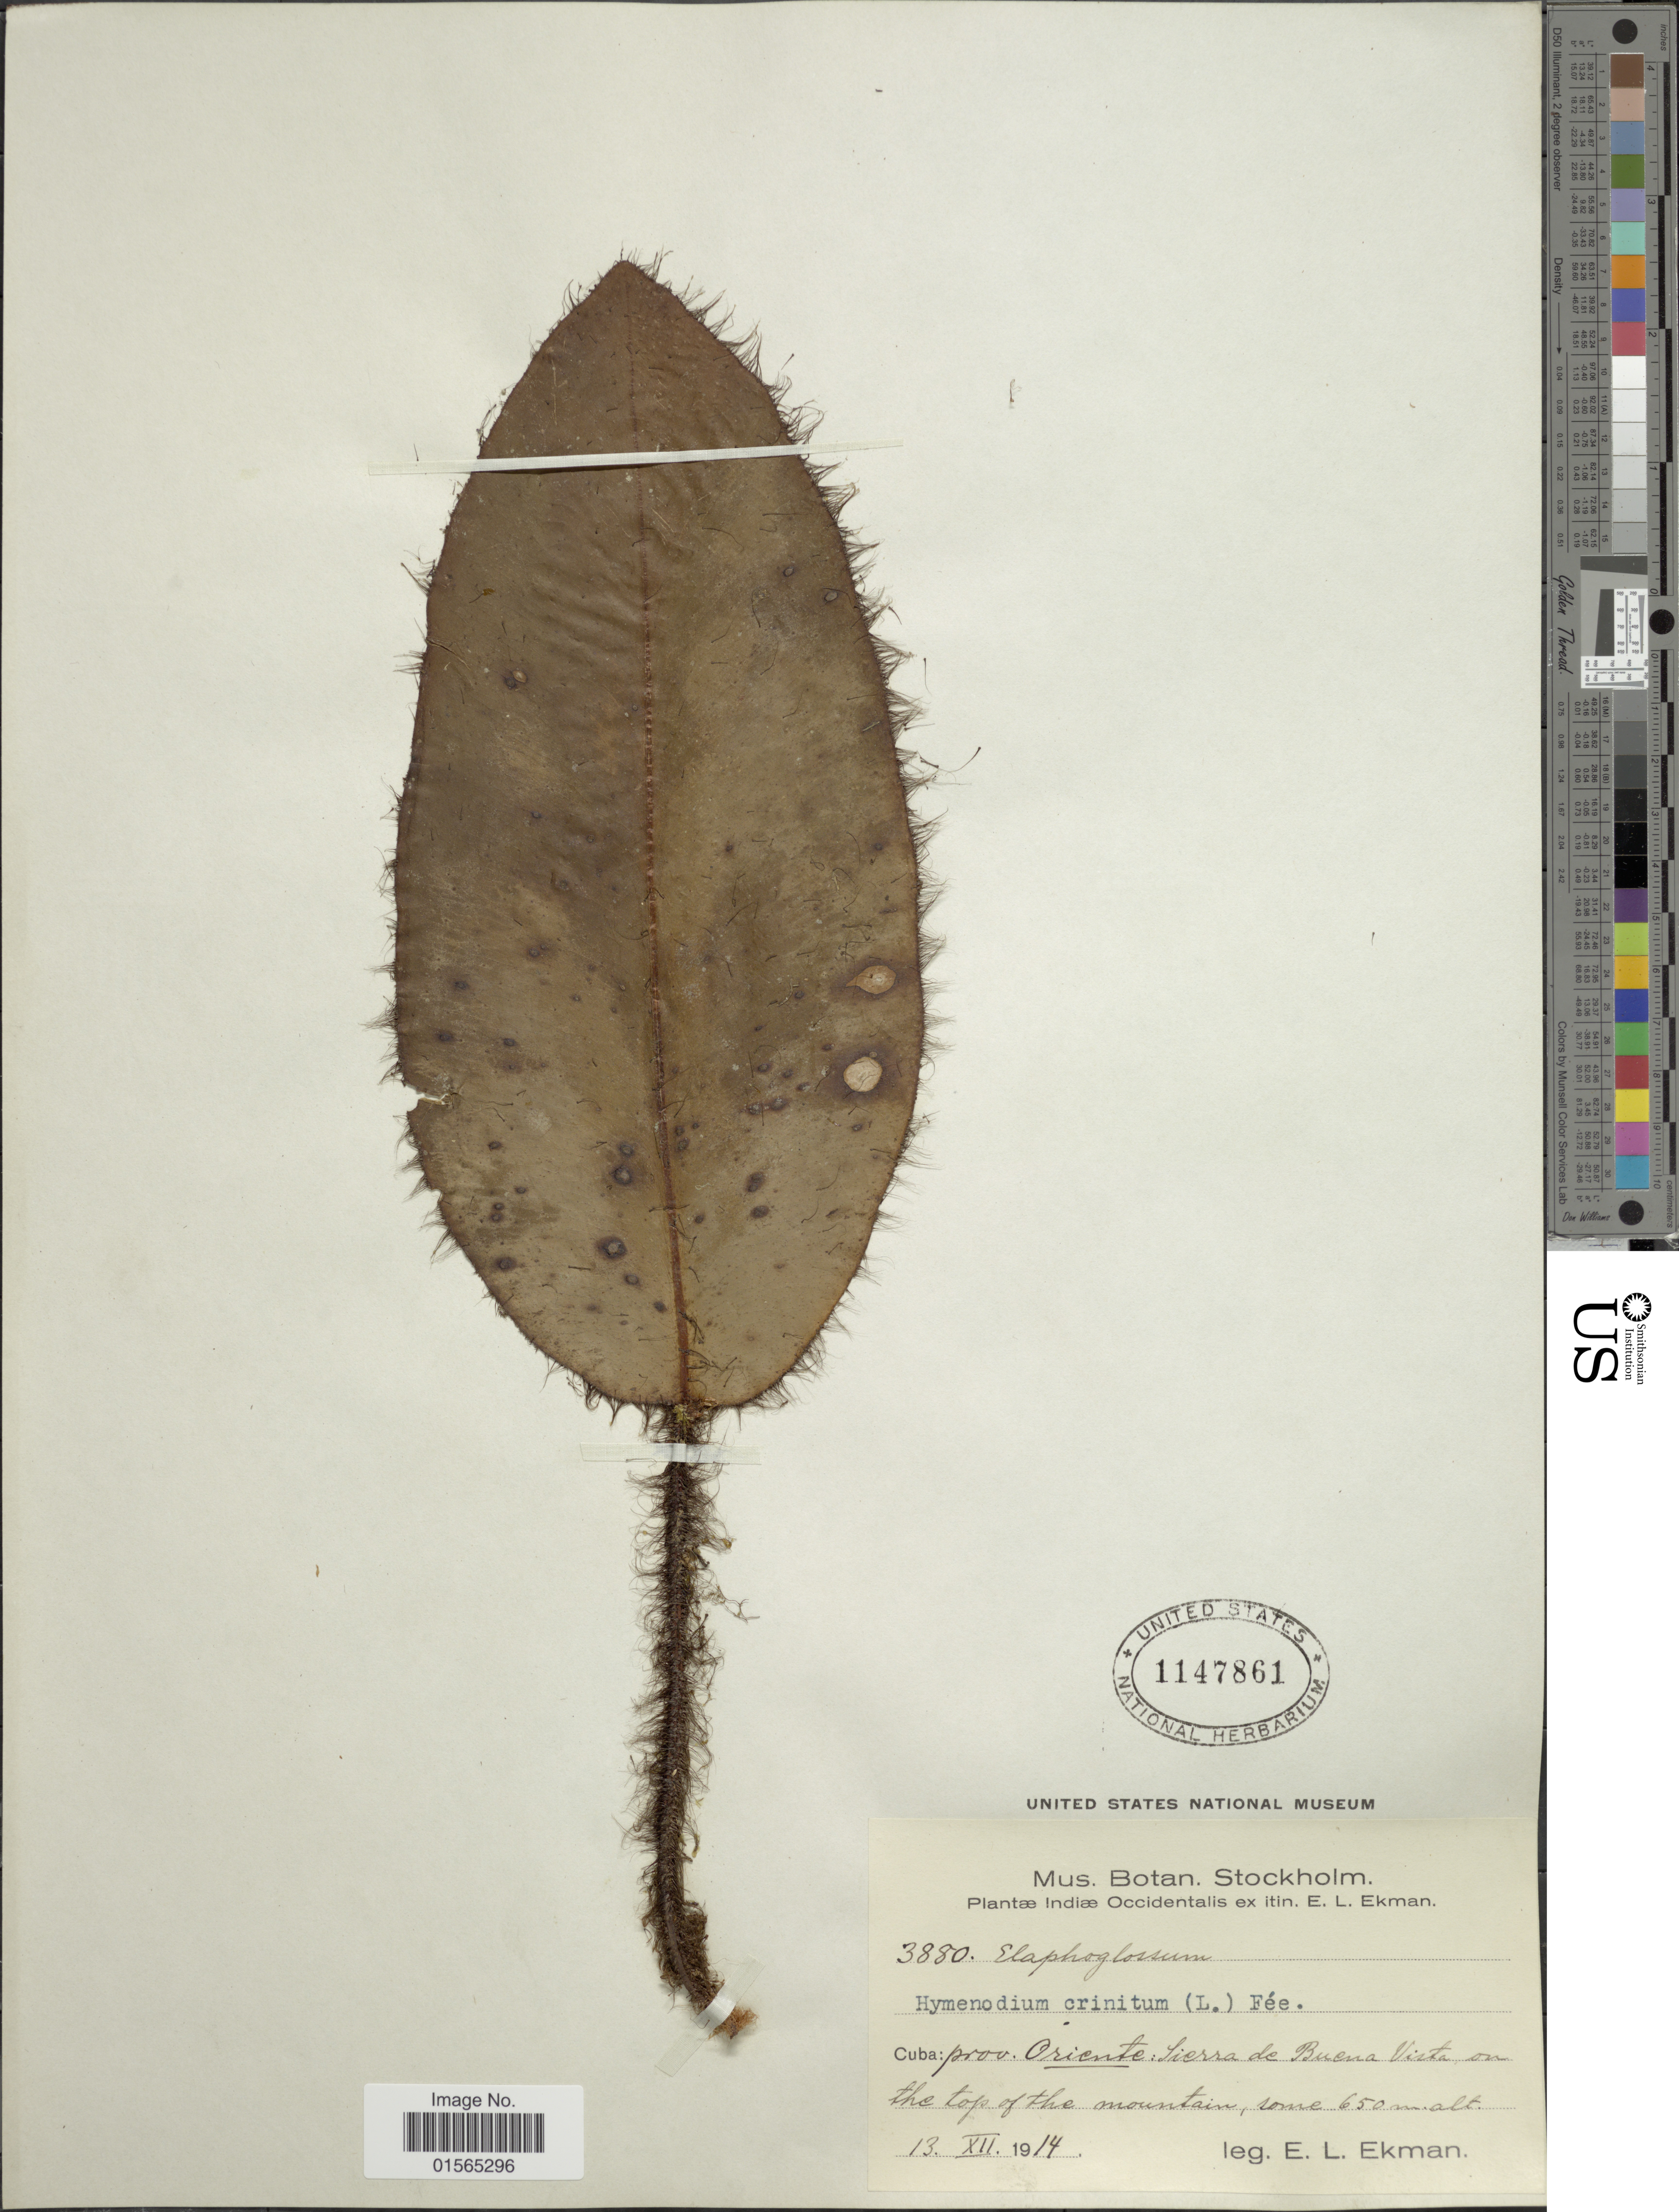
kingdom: Plantae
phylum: Tracheophyta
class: Polypodiopsida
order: Polypodiales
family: Dryopteridaceae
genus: Elaphoglossum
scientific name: Elaphoglossum crinitum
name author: (L.) Christ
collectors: E. L. Ekman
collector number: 3880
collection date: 1914-12-13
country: Cuba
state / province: Oriente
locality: Sierra de Buena Vista on the top of the mountain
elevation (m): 650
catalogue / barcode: US 1147861